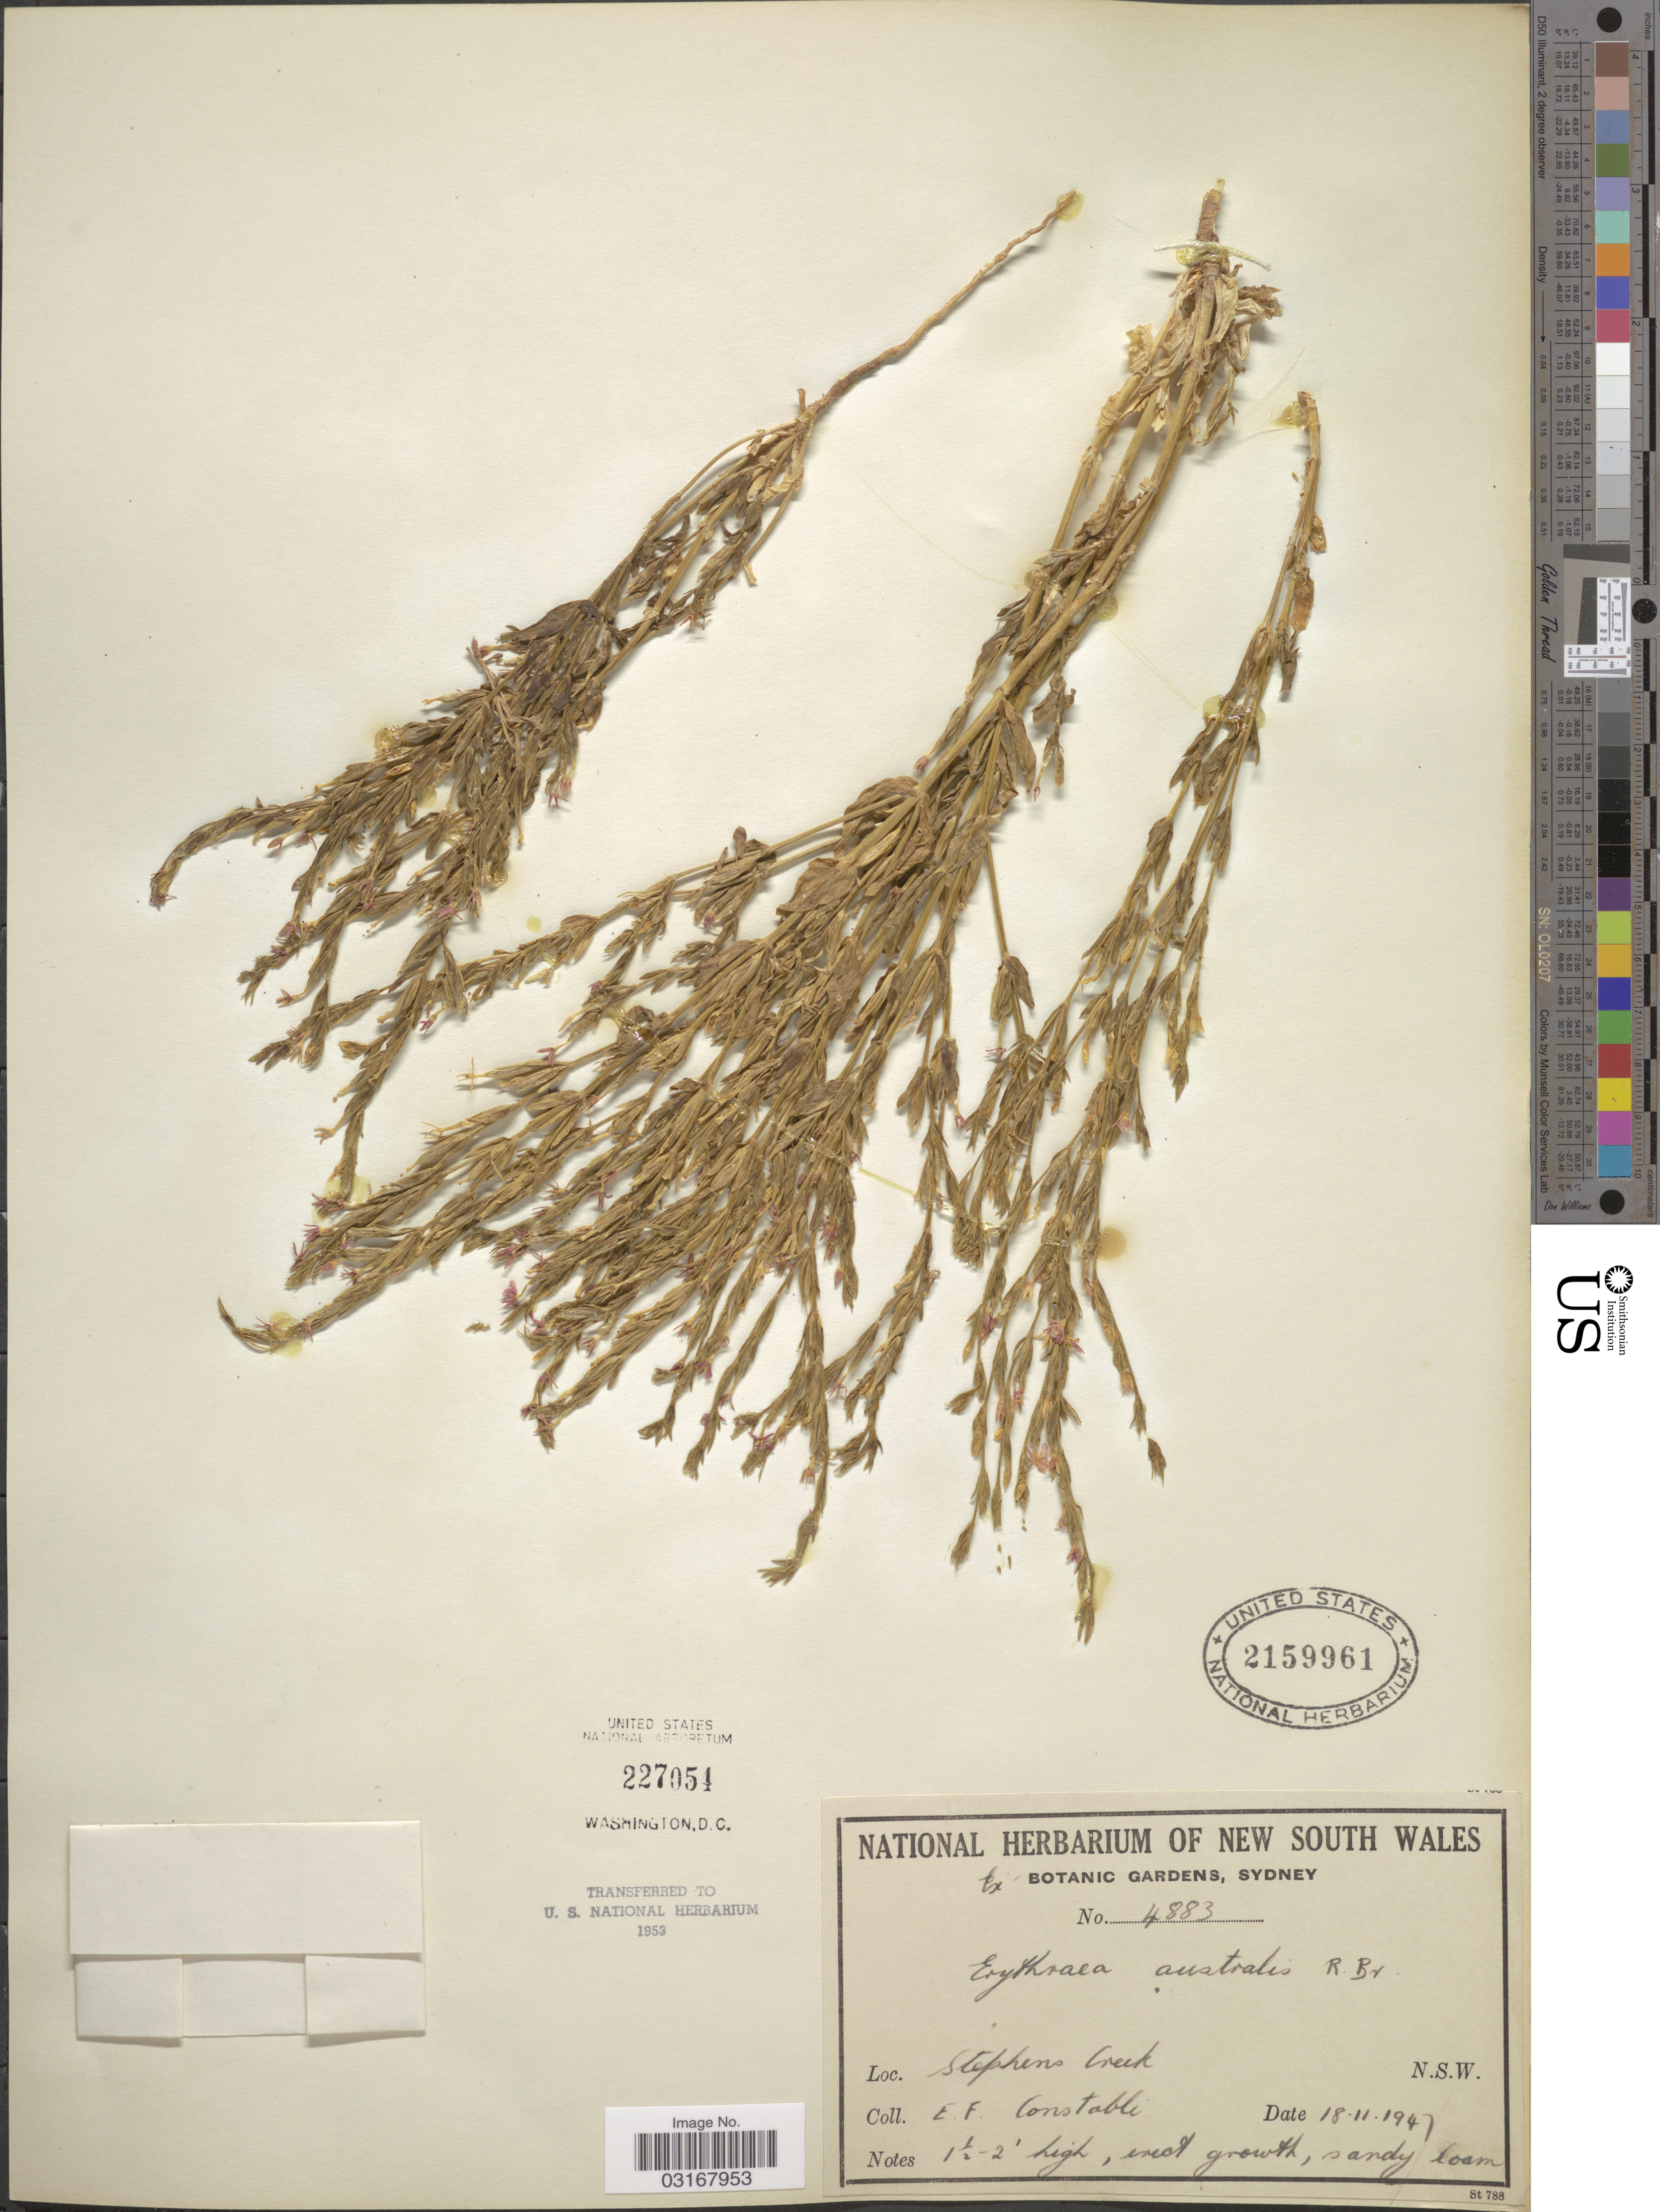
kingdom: Plantae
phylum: Tracheophyta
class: Magnoliopsida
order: Gentianales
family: Gentianaceae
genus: Schenkia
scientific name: Schenkia australis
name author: (R. Br.) G. Mans.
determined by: Strong, Mark T., (BOT), Smithsonian Institution - National Museum of Natural History (UNITED STATES)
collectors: E. F. Constable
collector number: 4883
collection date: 1947-11-18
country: Australia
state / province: New South Wales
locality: Stephens Creek.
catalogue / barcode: US 2159961